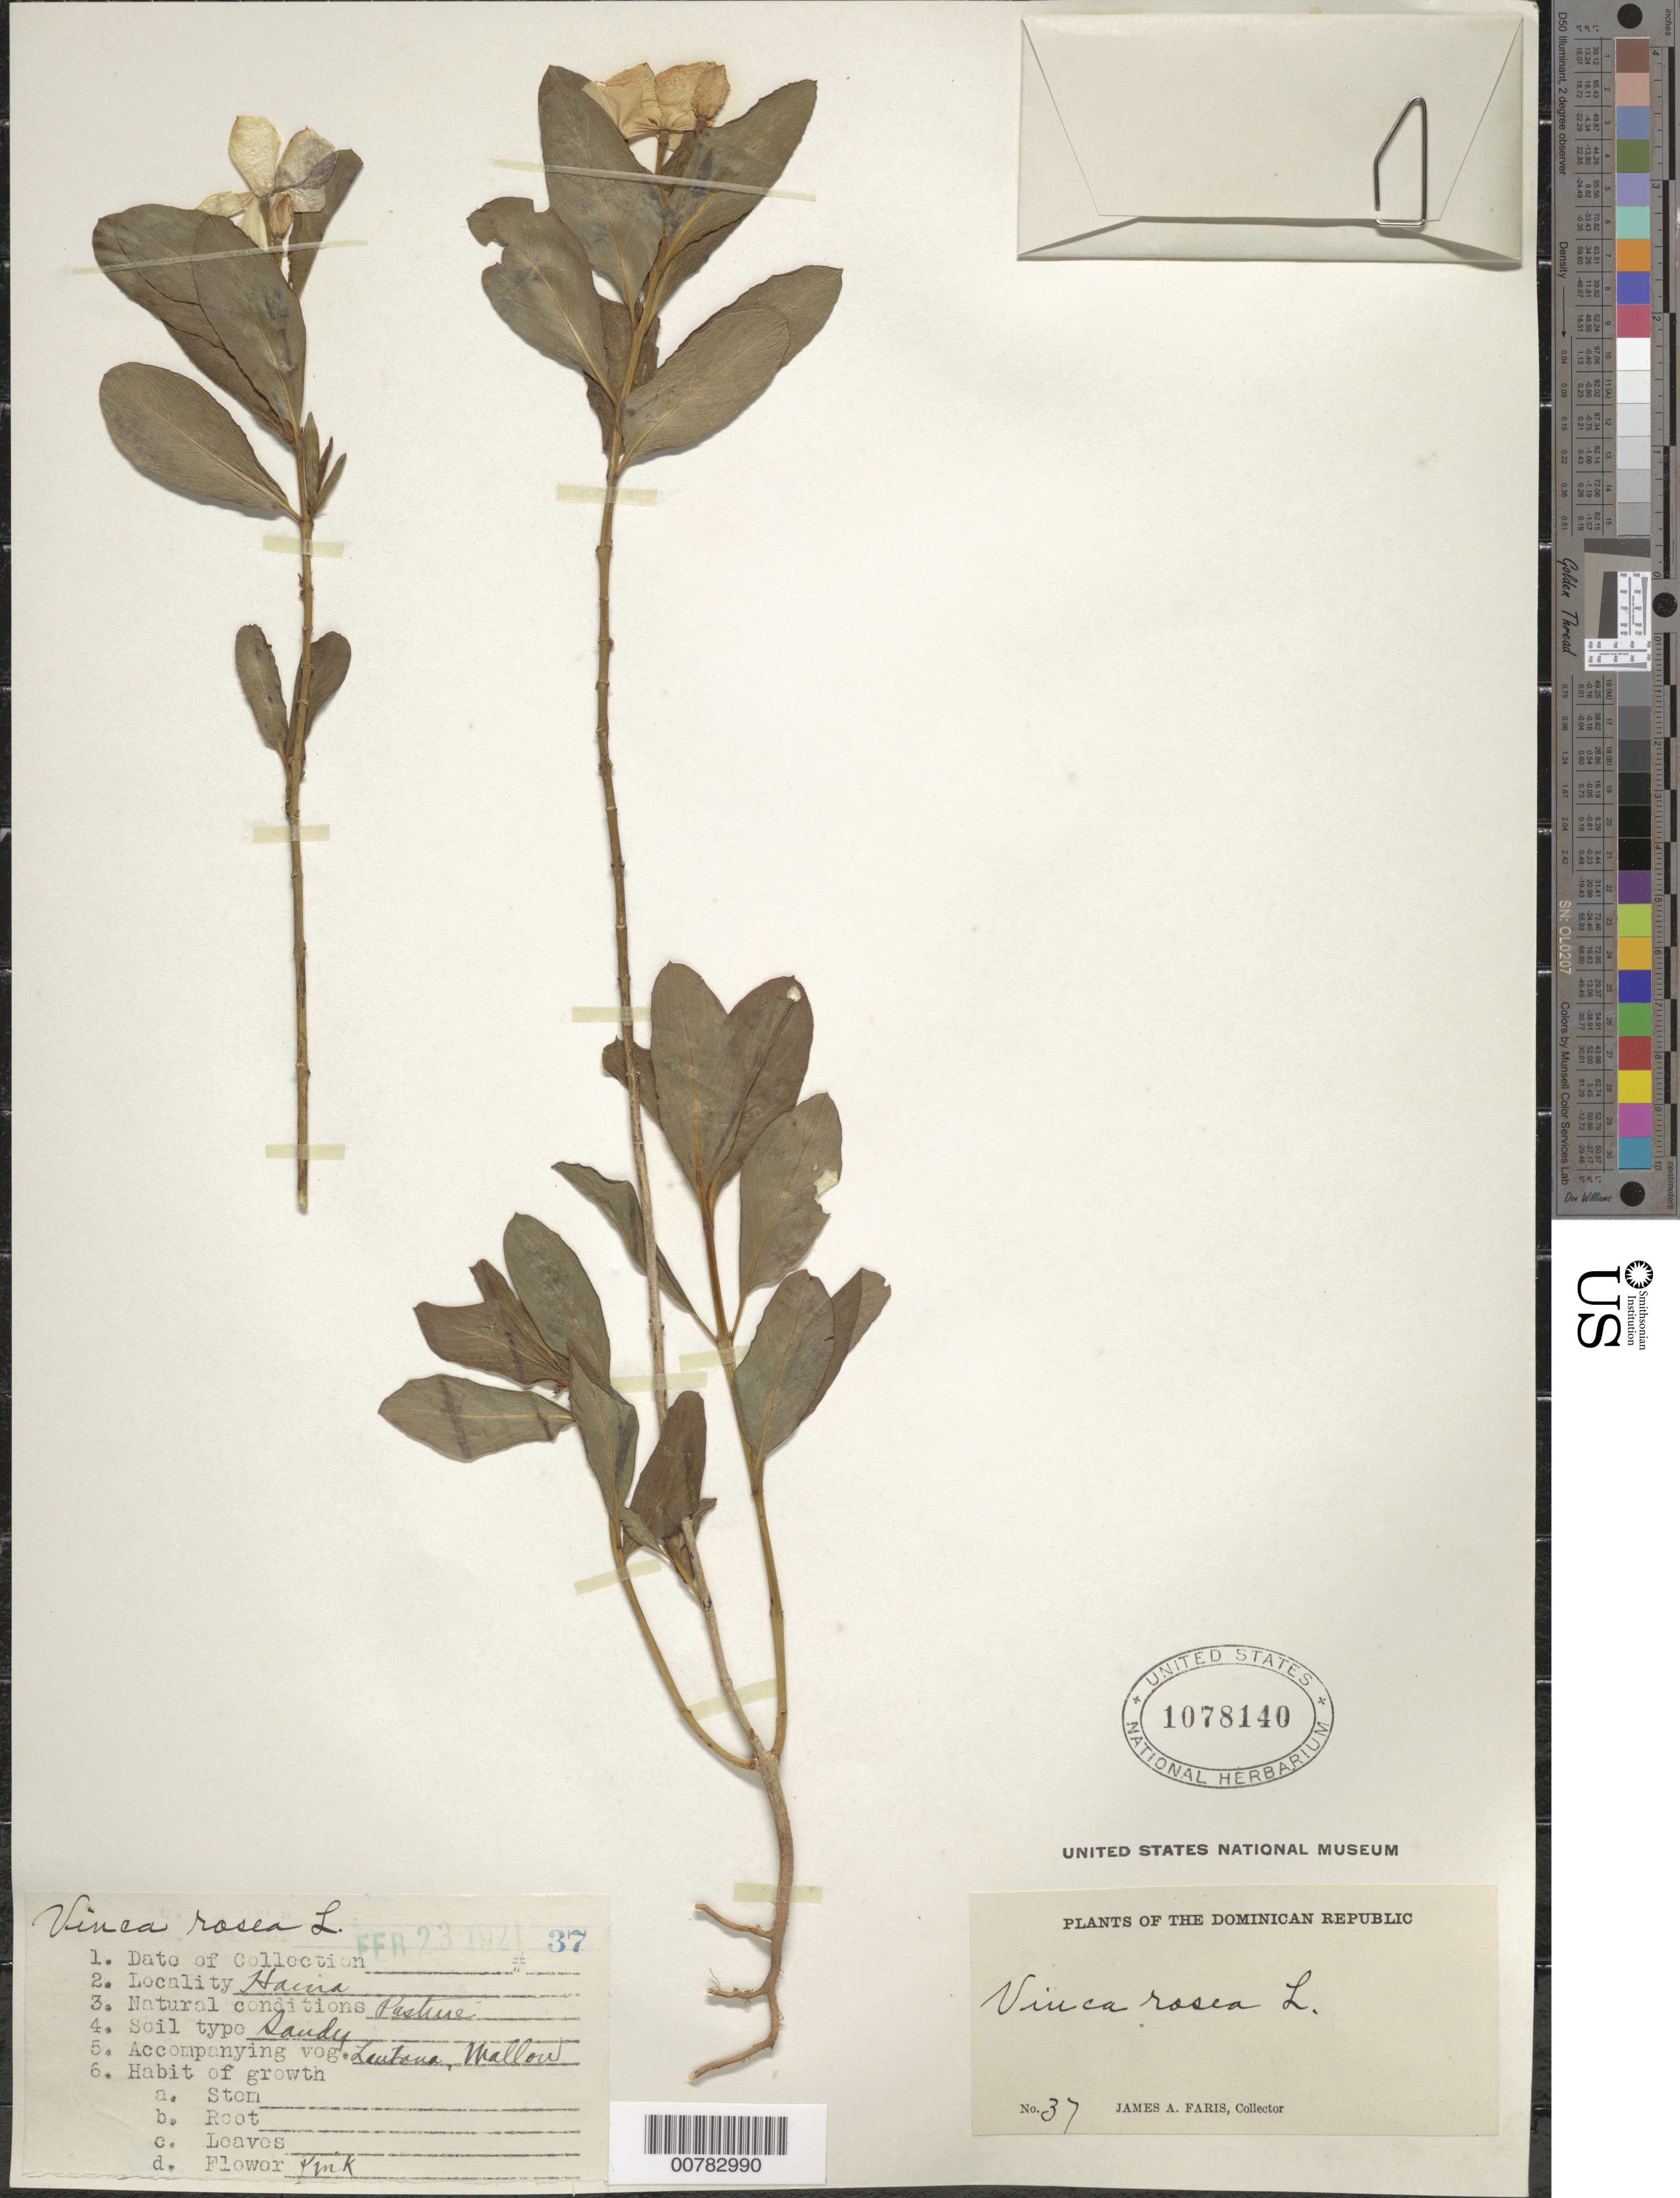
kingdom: Plantae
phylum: Tracheophyta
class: Magnoliopsida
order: Gentianales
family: Apocynaceae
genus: Catharanthus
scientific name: Catharanthus roseus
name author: (L.) G. Don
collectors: J. Faris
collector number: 37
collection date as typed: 23 Feb 1910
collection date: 1910-02-23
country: Dominican Republic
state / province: San Cristóbal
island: Hispaniola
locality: Haina.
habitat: Pasture, sandy soil.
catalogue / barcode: US 1078140